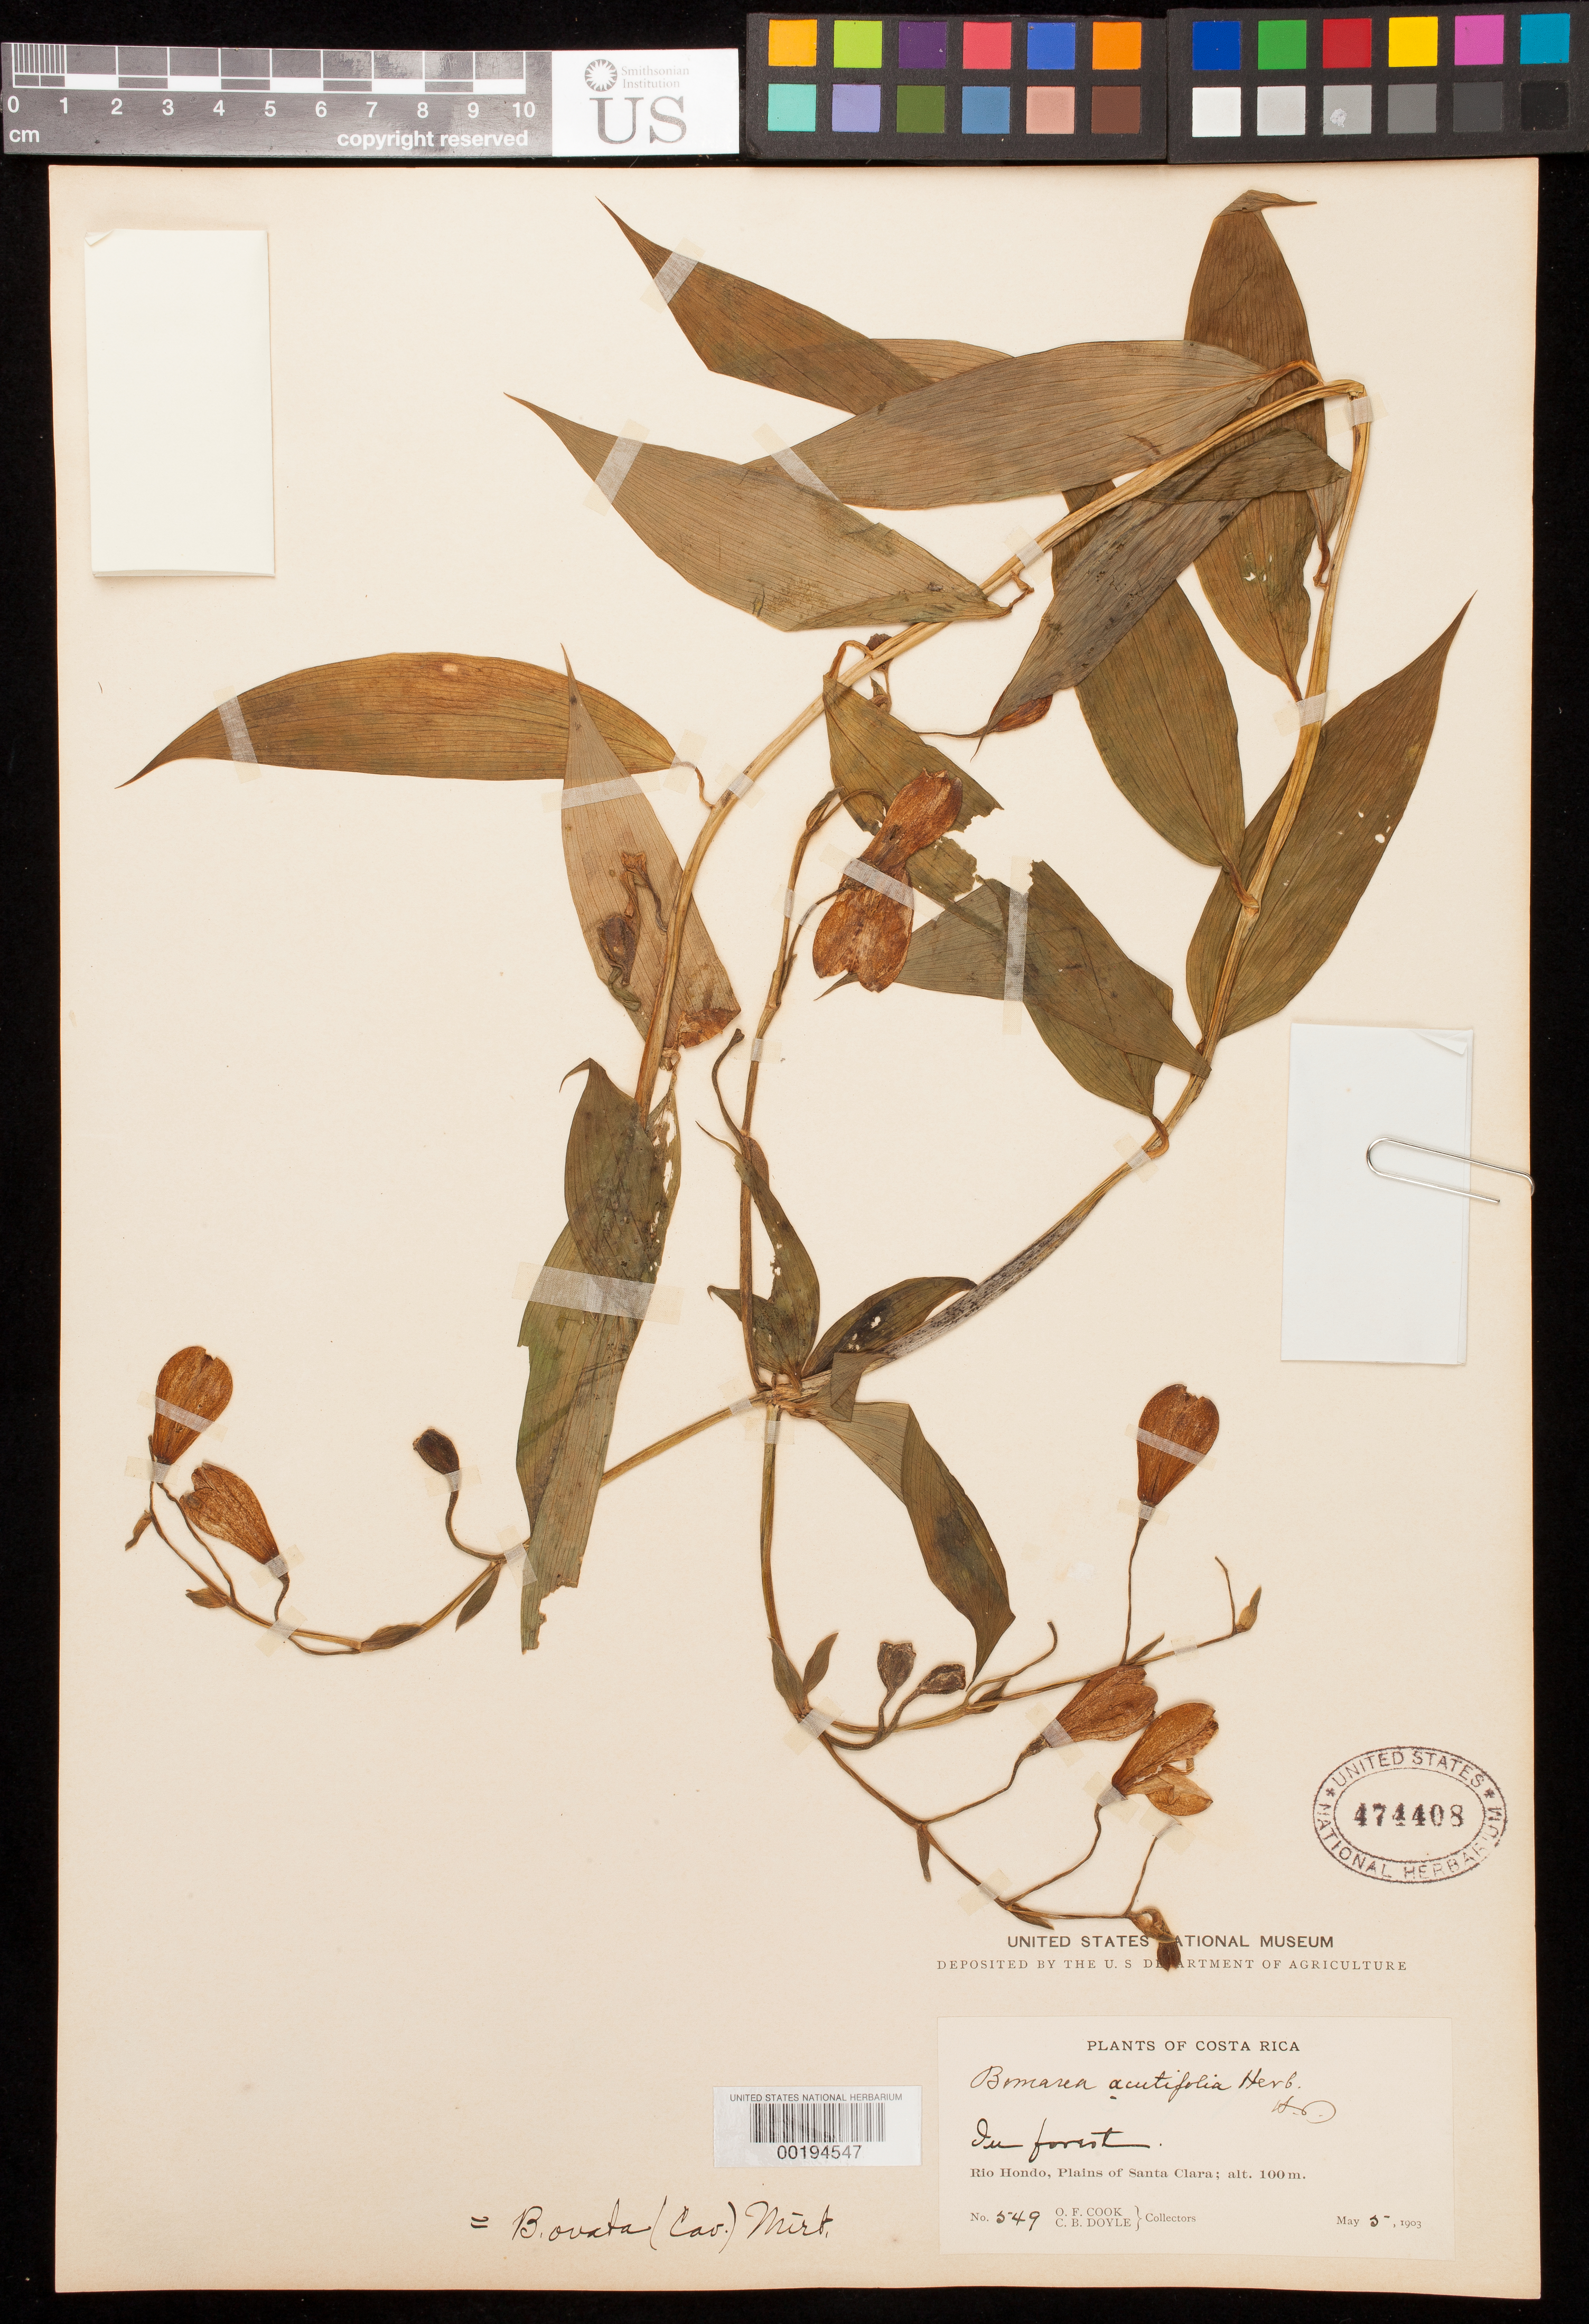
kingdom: Plantae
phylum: Tracheophyta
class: Liliopsida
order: Liliales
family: Alstroemeriaceae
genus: Bomarea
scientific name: Bomarea chontalensis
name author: Seem.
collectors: O. F. Cook & C. Doyle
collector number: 549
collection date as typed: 05 May 1903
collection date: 1903-05-05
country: Costa Rica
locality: Rio Hondo, plains of Santa Clara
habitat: In forest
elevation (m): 100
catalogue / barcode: US 474408